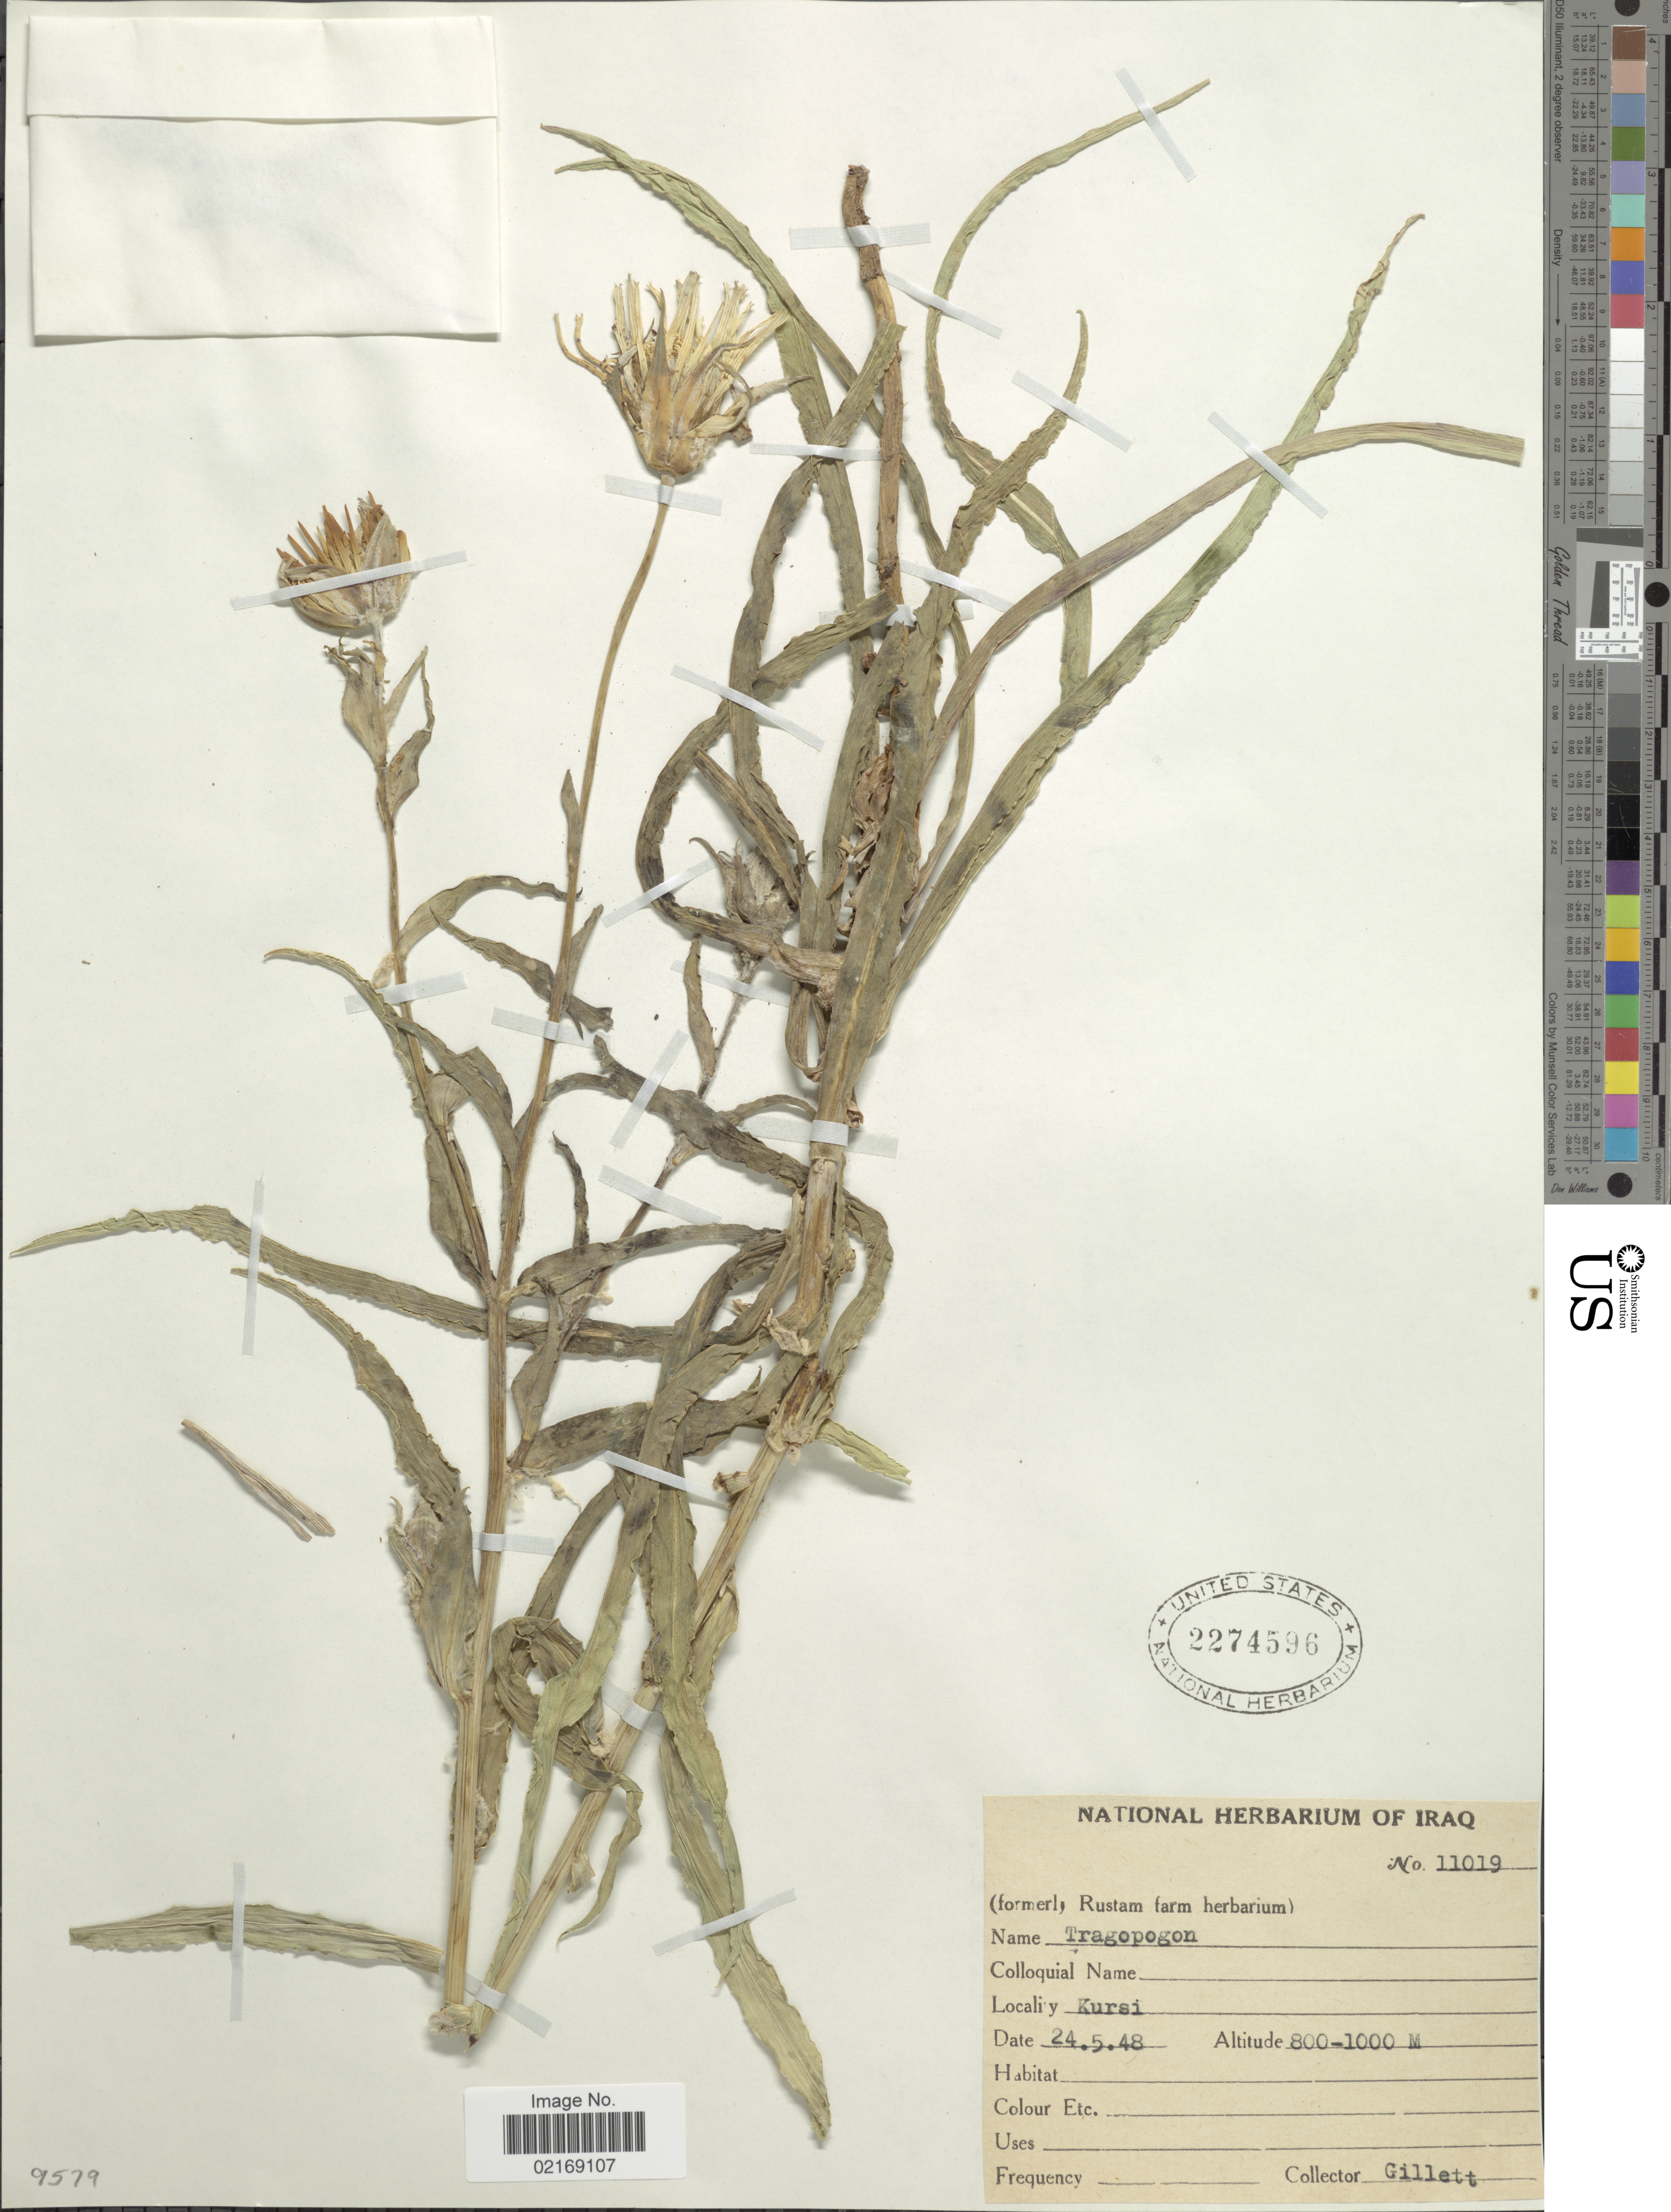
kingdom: Plantae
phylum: Tracheophyta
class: Magnoliopsida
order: Asterales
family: Asteraceae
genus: Tragopogon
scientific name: Tragopogon sp.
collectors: Gillett, --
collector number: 11019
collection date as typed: Transcribed d/m/y: 24/5/48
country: Israel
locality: Kursi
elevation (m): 800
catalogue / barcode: US 2274596